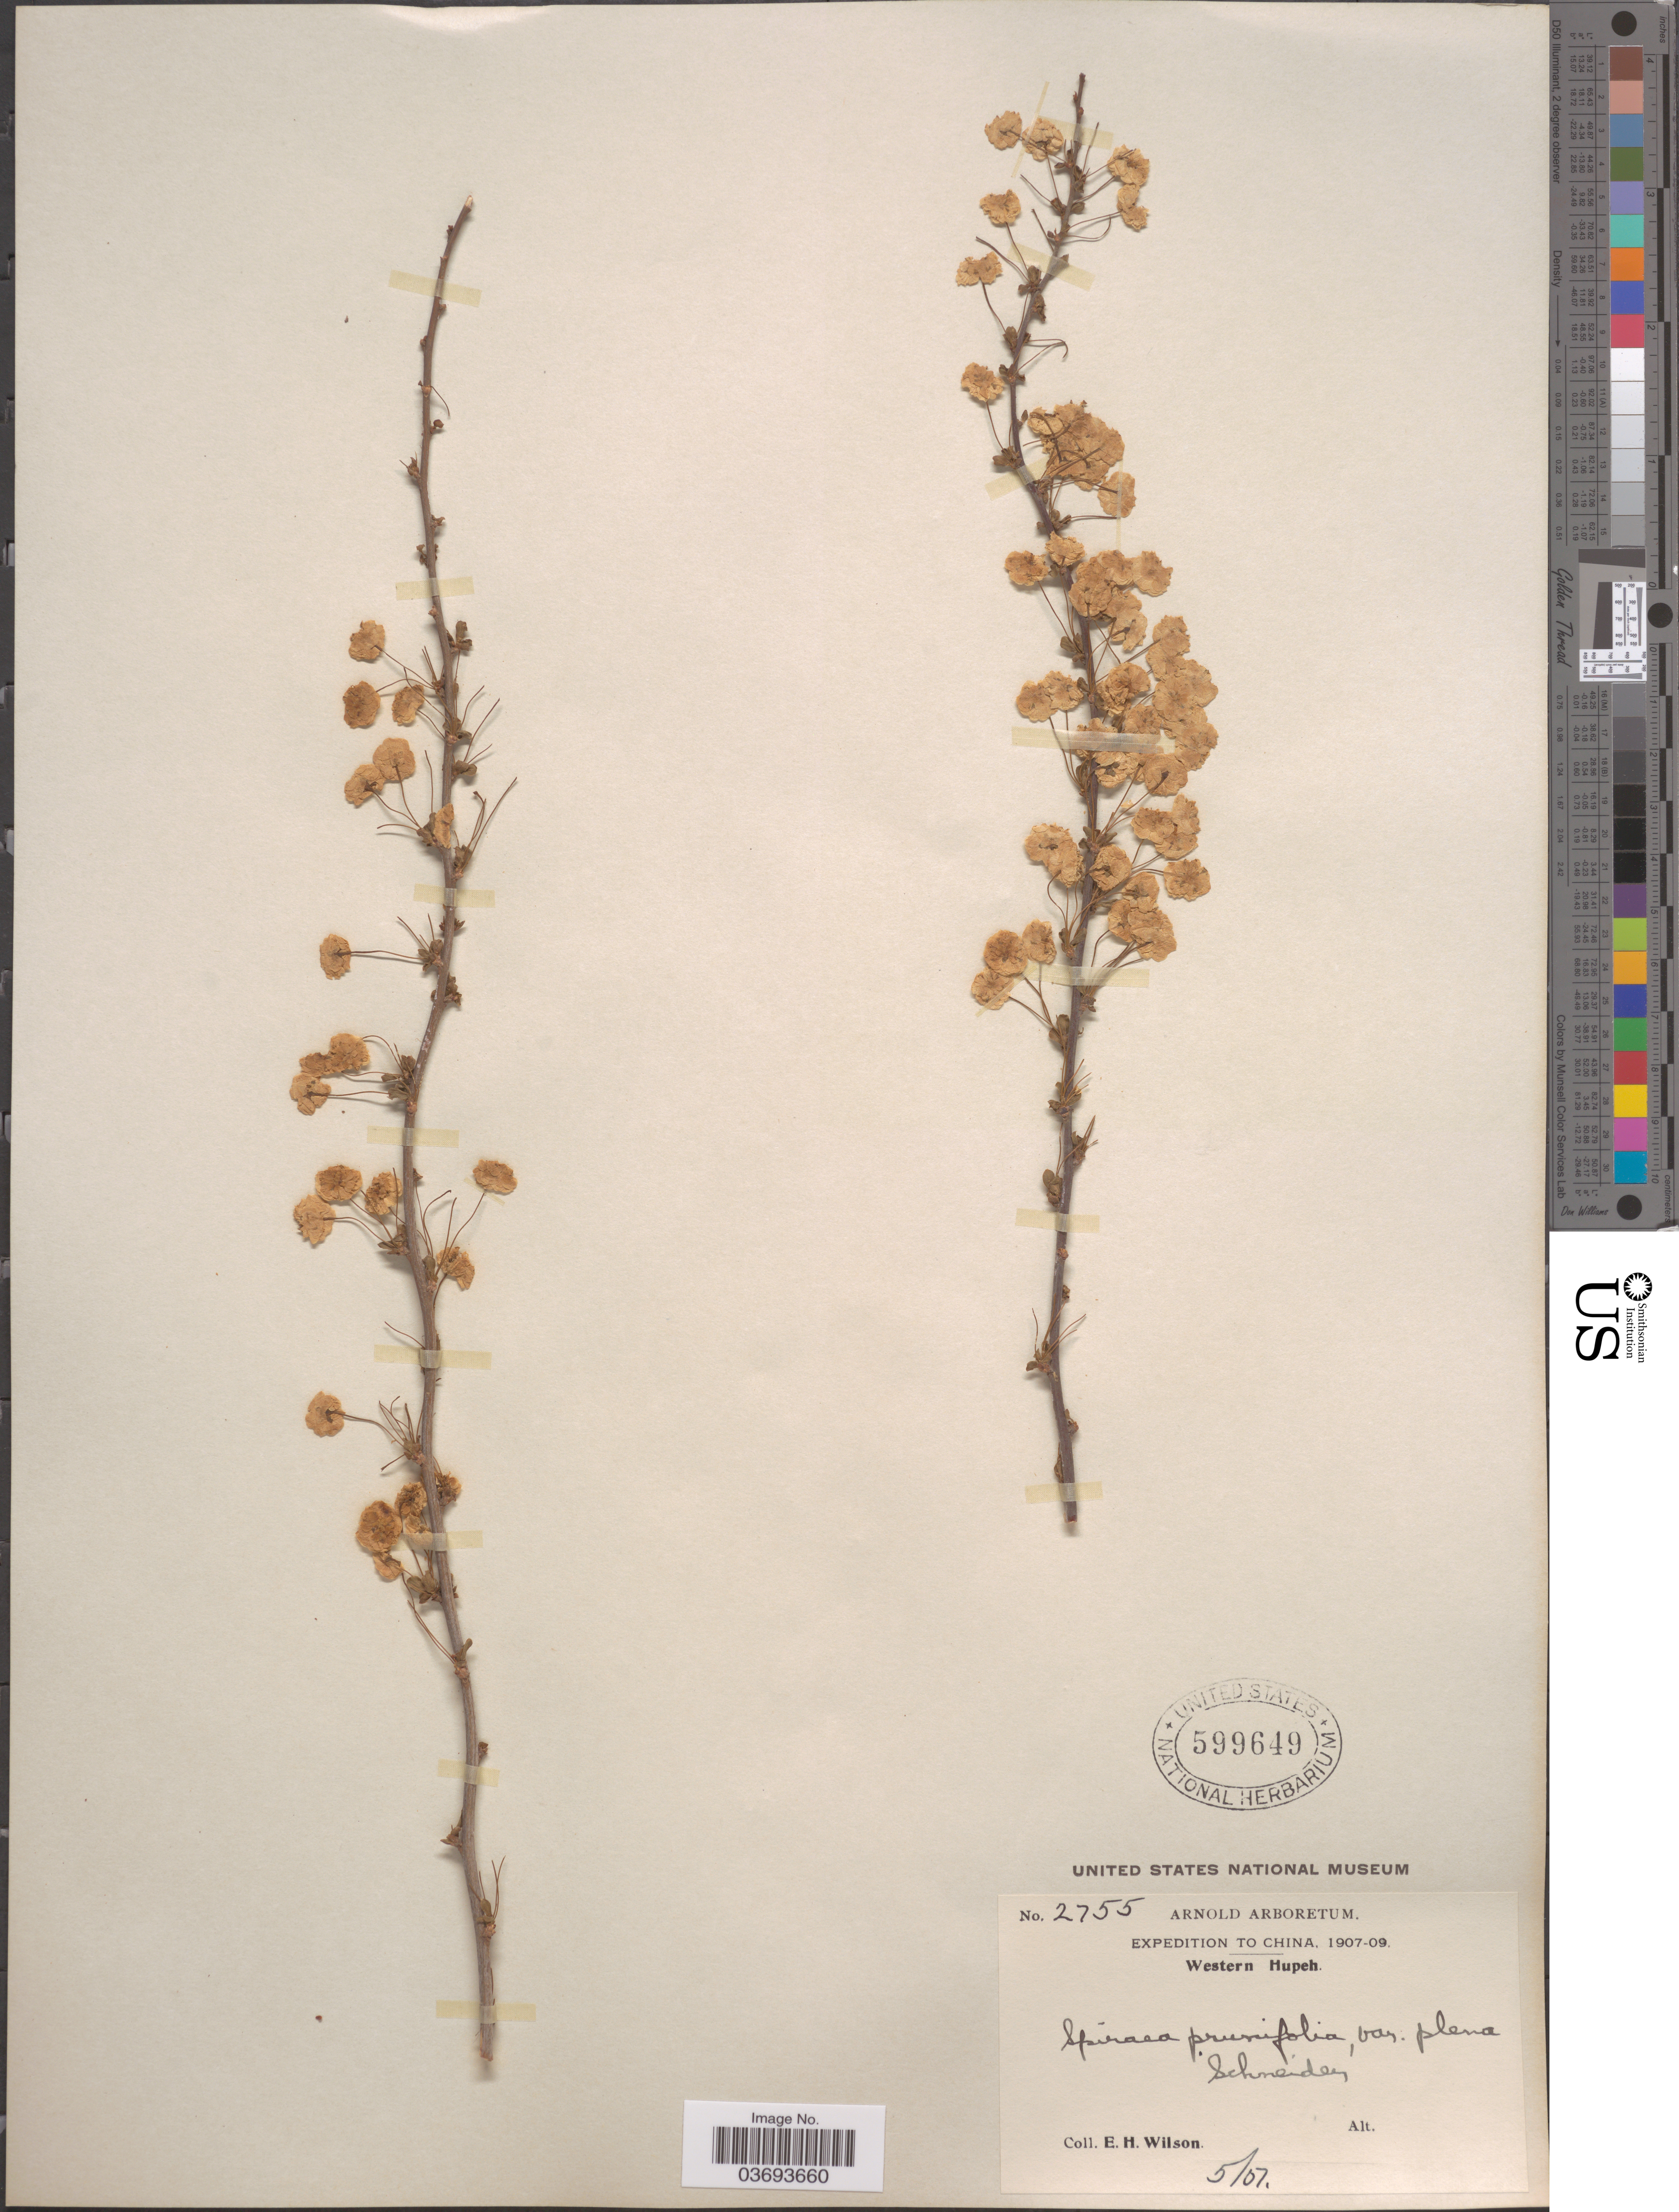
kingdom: Plantae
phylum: Tracheophyta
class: Magnoliopsida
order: Rosales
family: Rosaceae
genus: Spiraea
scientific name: Spiraea prunifolia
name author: Siebold & Zucc.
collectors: E. Wilson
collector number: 2755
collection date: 1907-05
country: China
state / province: Hubei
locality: Western Hupeh.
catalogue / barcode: US 599649